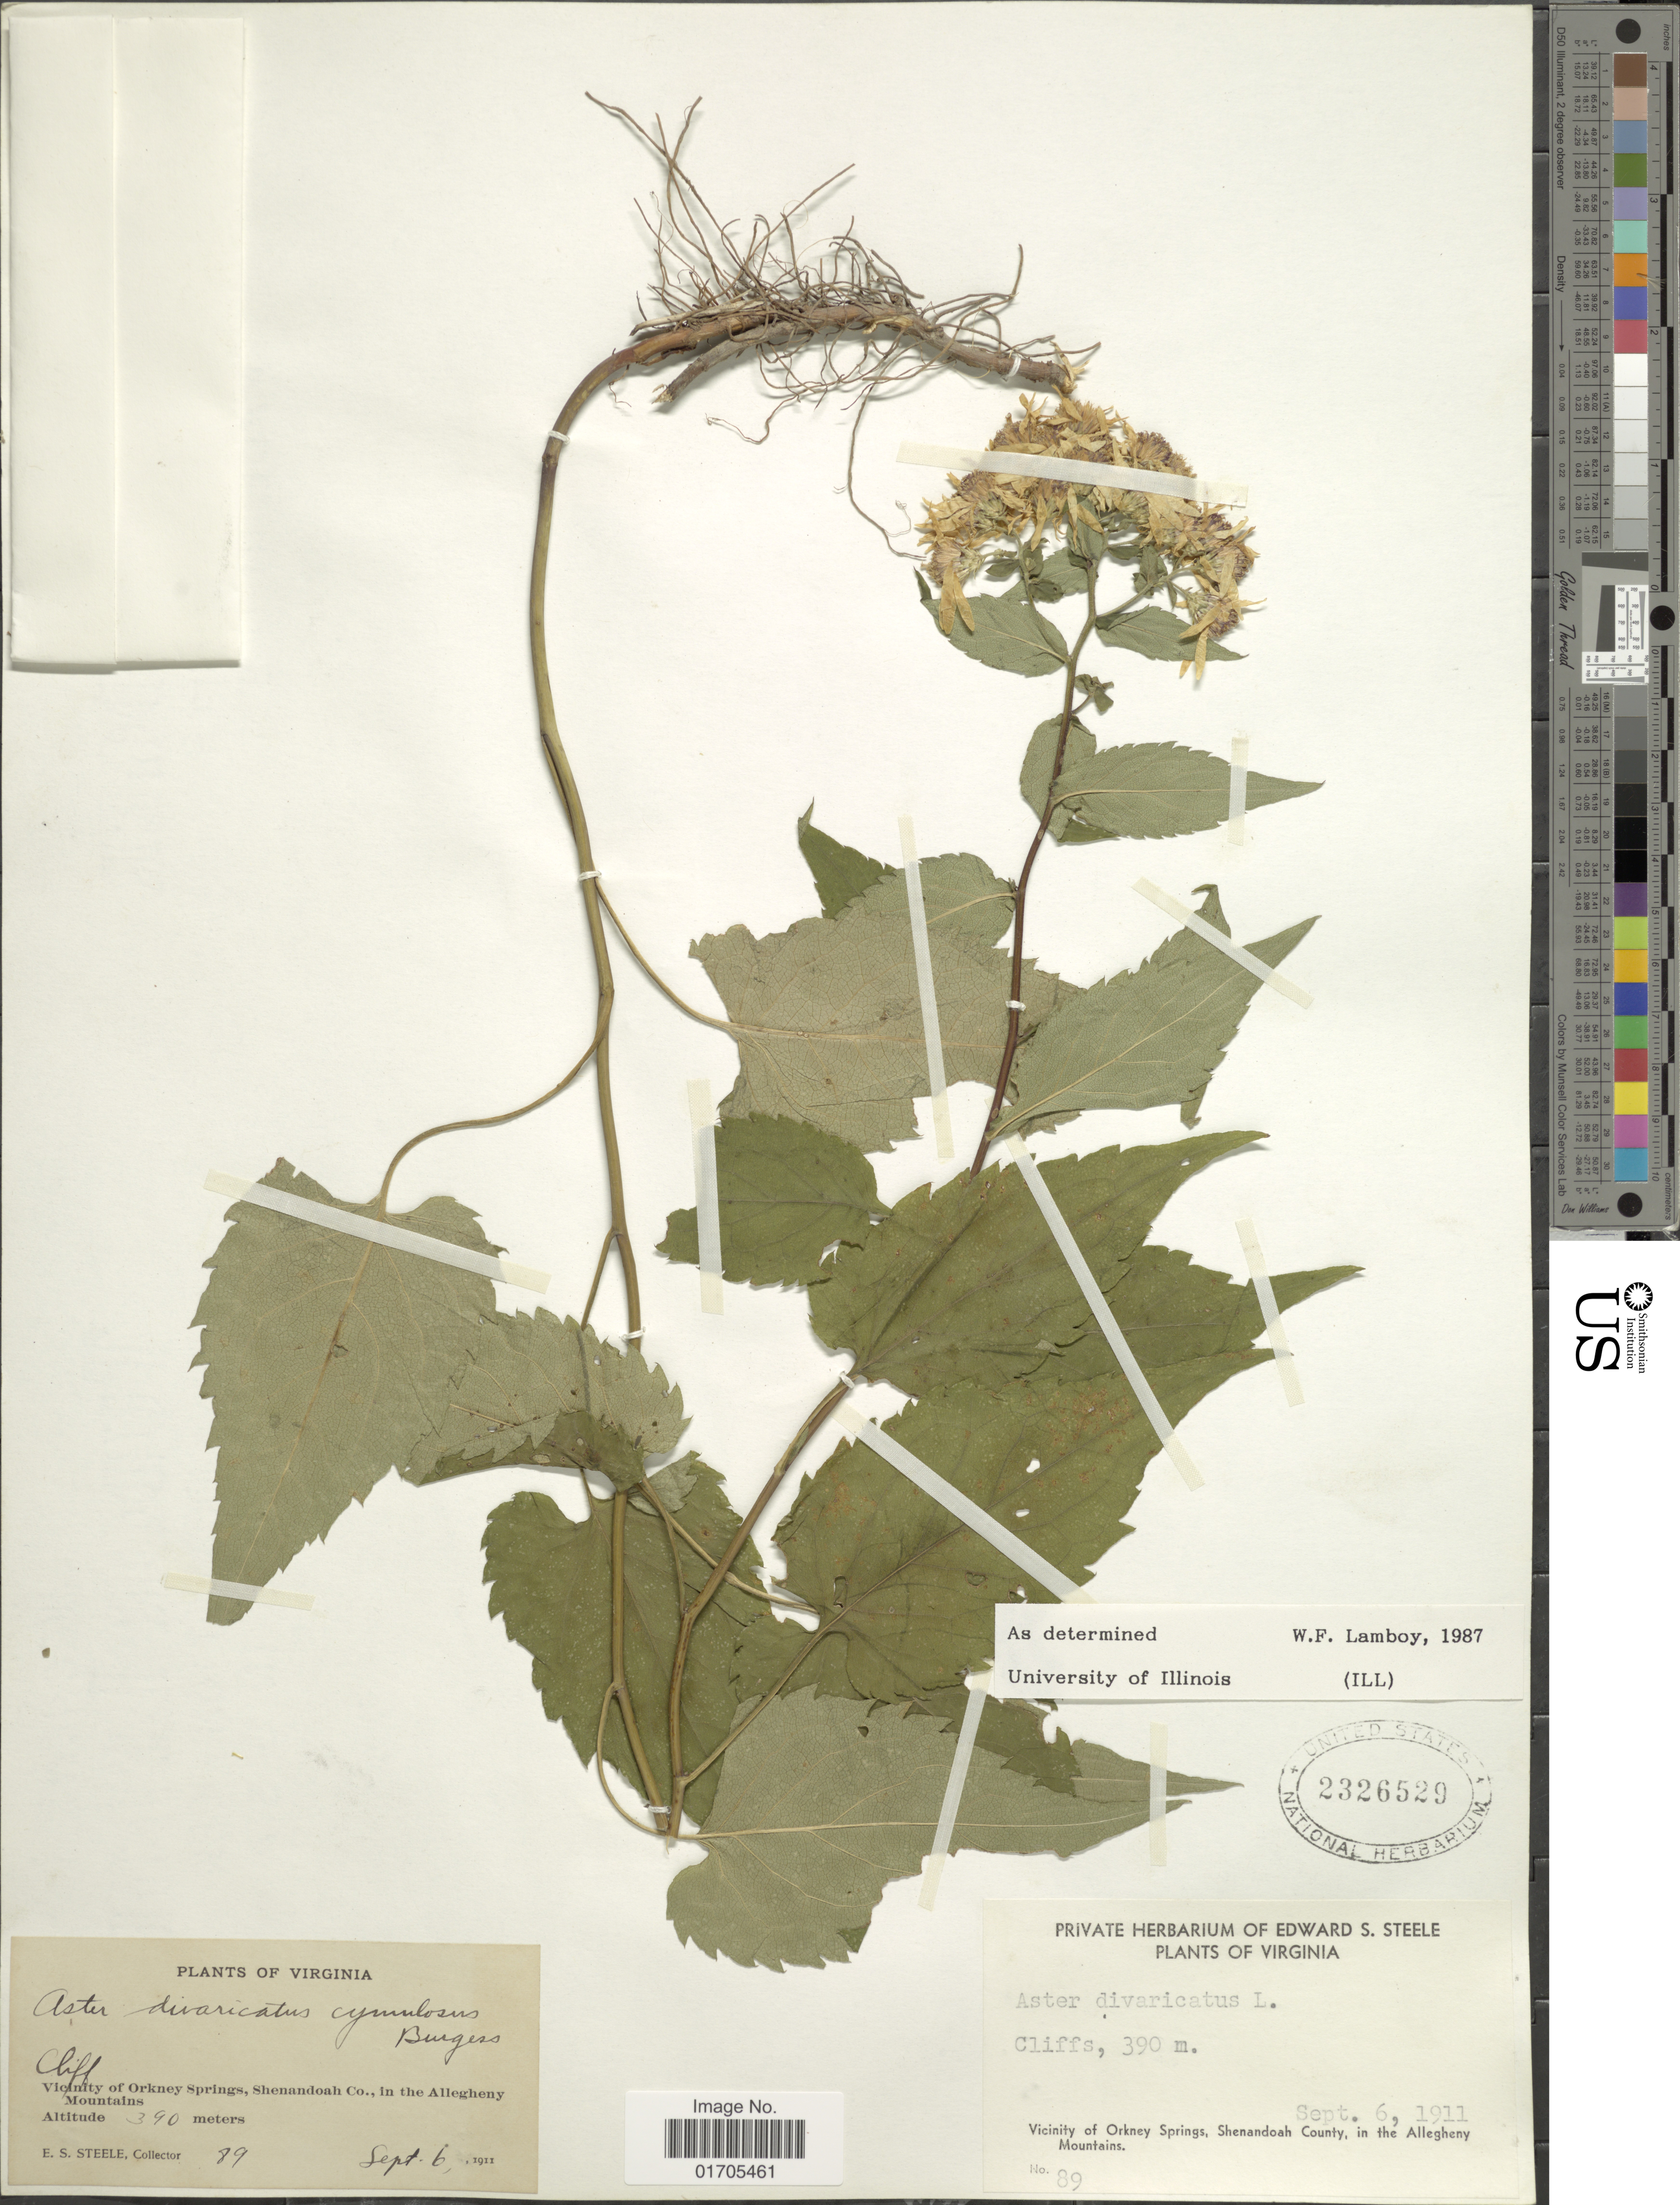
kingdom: Plantae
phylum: Tracheophyta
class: Magnoliopsida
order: Asterales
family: Asteraceae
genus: Eurybia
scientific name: Eurybia divaricata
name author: (L.) G.L. Nesom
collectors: E. Steele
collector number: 89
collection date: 1911-09-06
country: United States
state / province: Virginia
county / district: Shenandoah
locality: Virginia. Vicinity of Orkney Springs, Shenandoah County, in the Allegheny Mountains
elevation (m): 390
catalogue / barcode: US 2326529